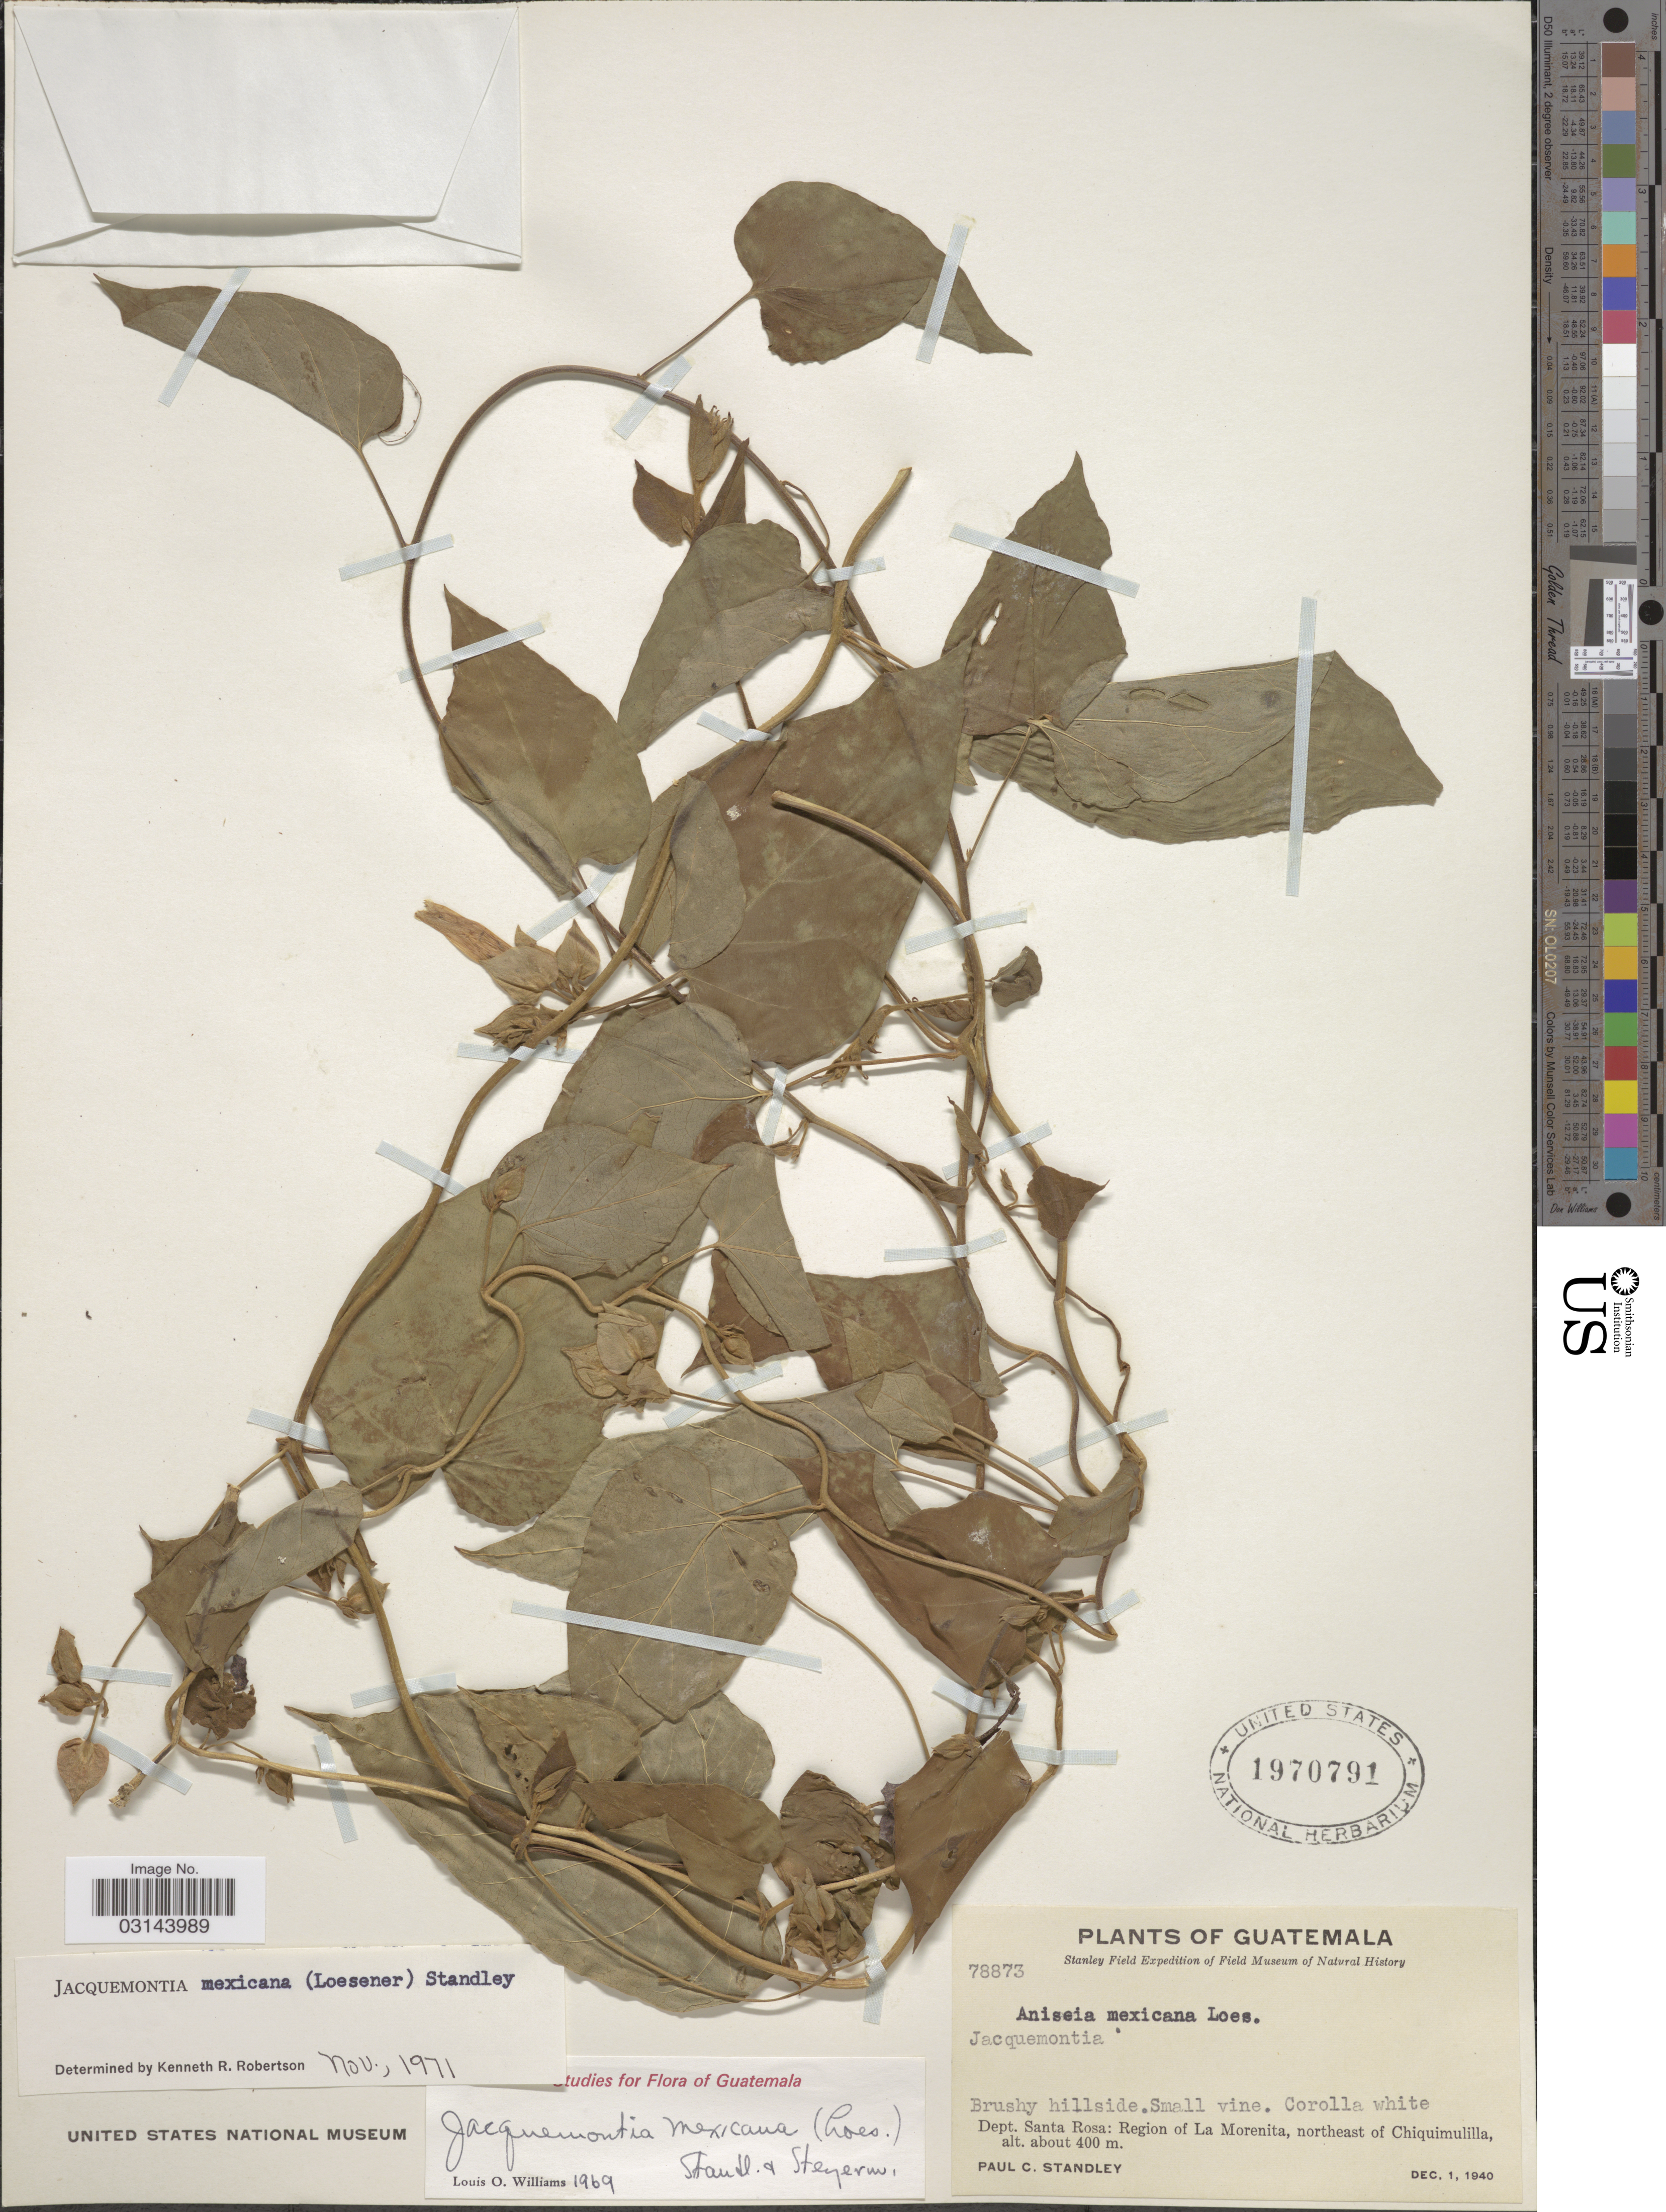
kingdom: Plantae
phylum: Tracheophyta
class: Magnoliopsida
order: Solanales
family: Convolvulaceae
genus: Jacquemontia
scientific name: Jacquemontia mexicana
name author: (Loes.) Standl. & Steyerm.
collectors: P. C. Standley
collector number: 78873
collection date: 1940-12-01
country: Guatemala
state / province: Santa Rosa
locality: Dept. Santa Rosa: Region of La Morenita, northeast of Chiquimulilla.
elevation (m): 400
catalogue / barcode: US 1970791